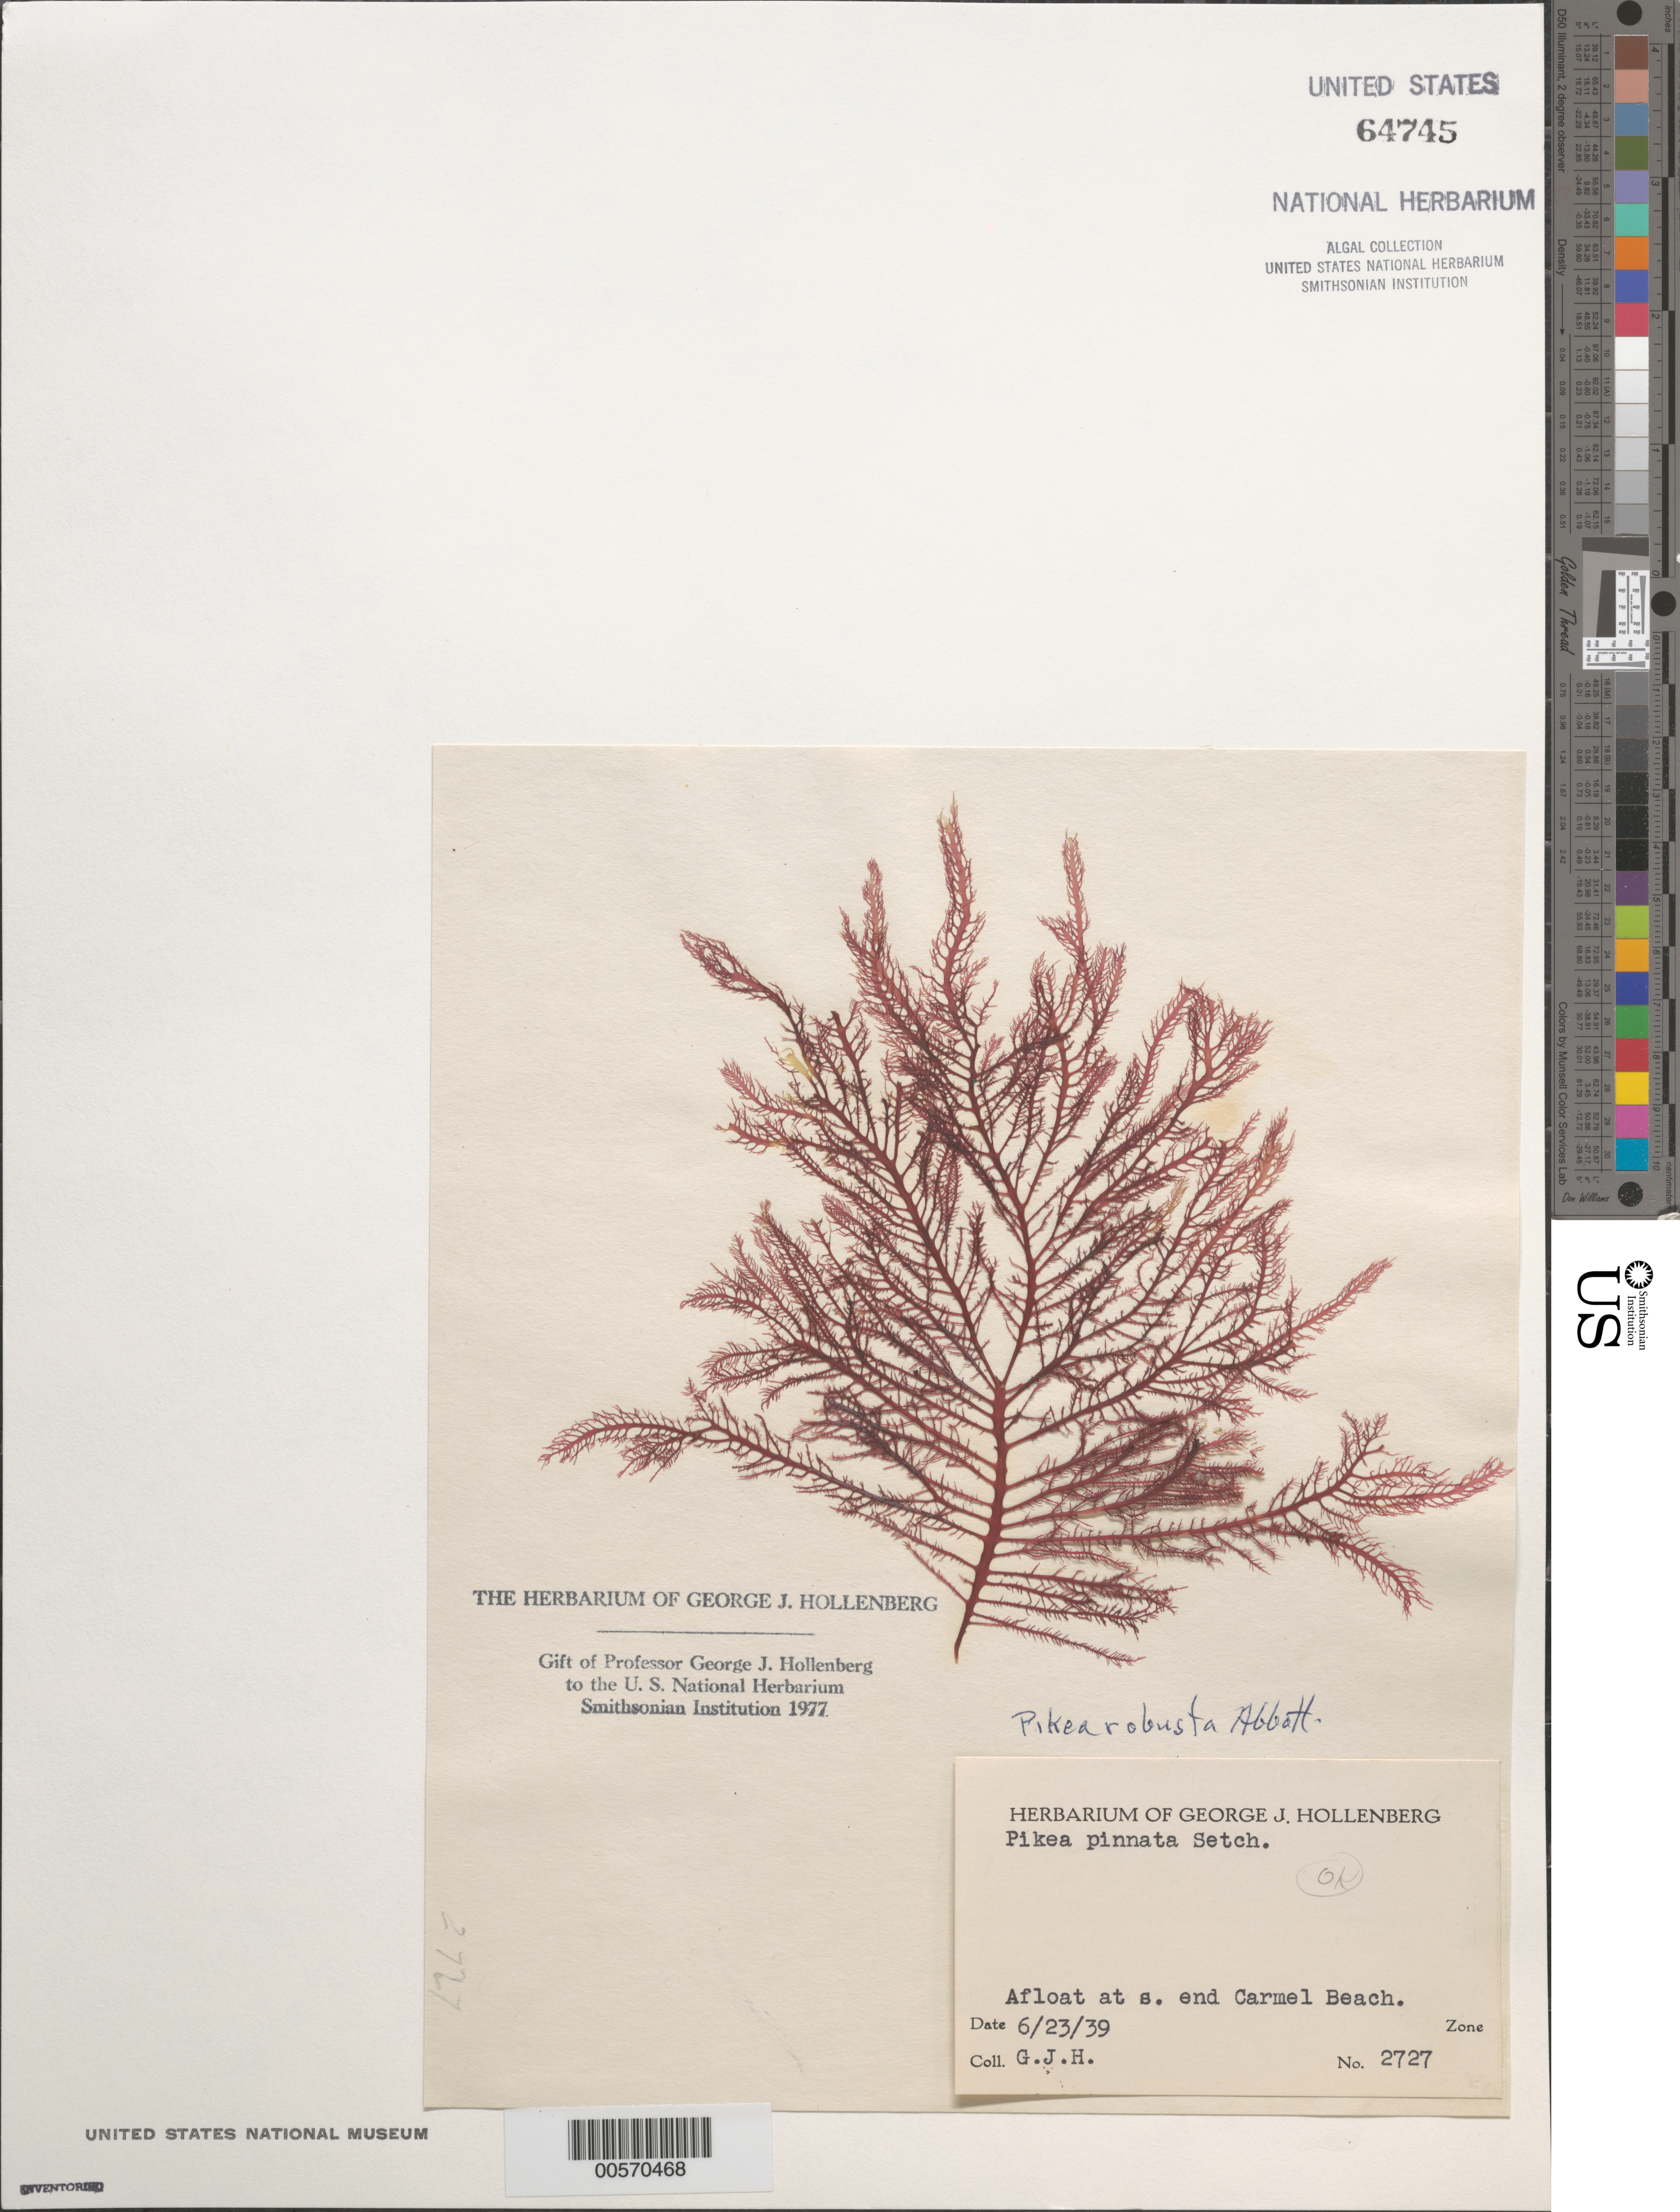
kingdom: Plantae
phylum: Rhodophyta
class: Florideophyceae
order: Gigartinales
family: Dumontiaceae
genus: Pikea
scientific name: Pikea pinnata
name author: Setch. in Collins et al.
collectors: G. Hollenberg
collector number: GJH 2727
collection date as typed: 23 Jun 1939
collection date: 1939-06-23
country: United States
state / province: California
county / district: Monterey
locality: Carmel Beach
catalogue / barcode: US 64745